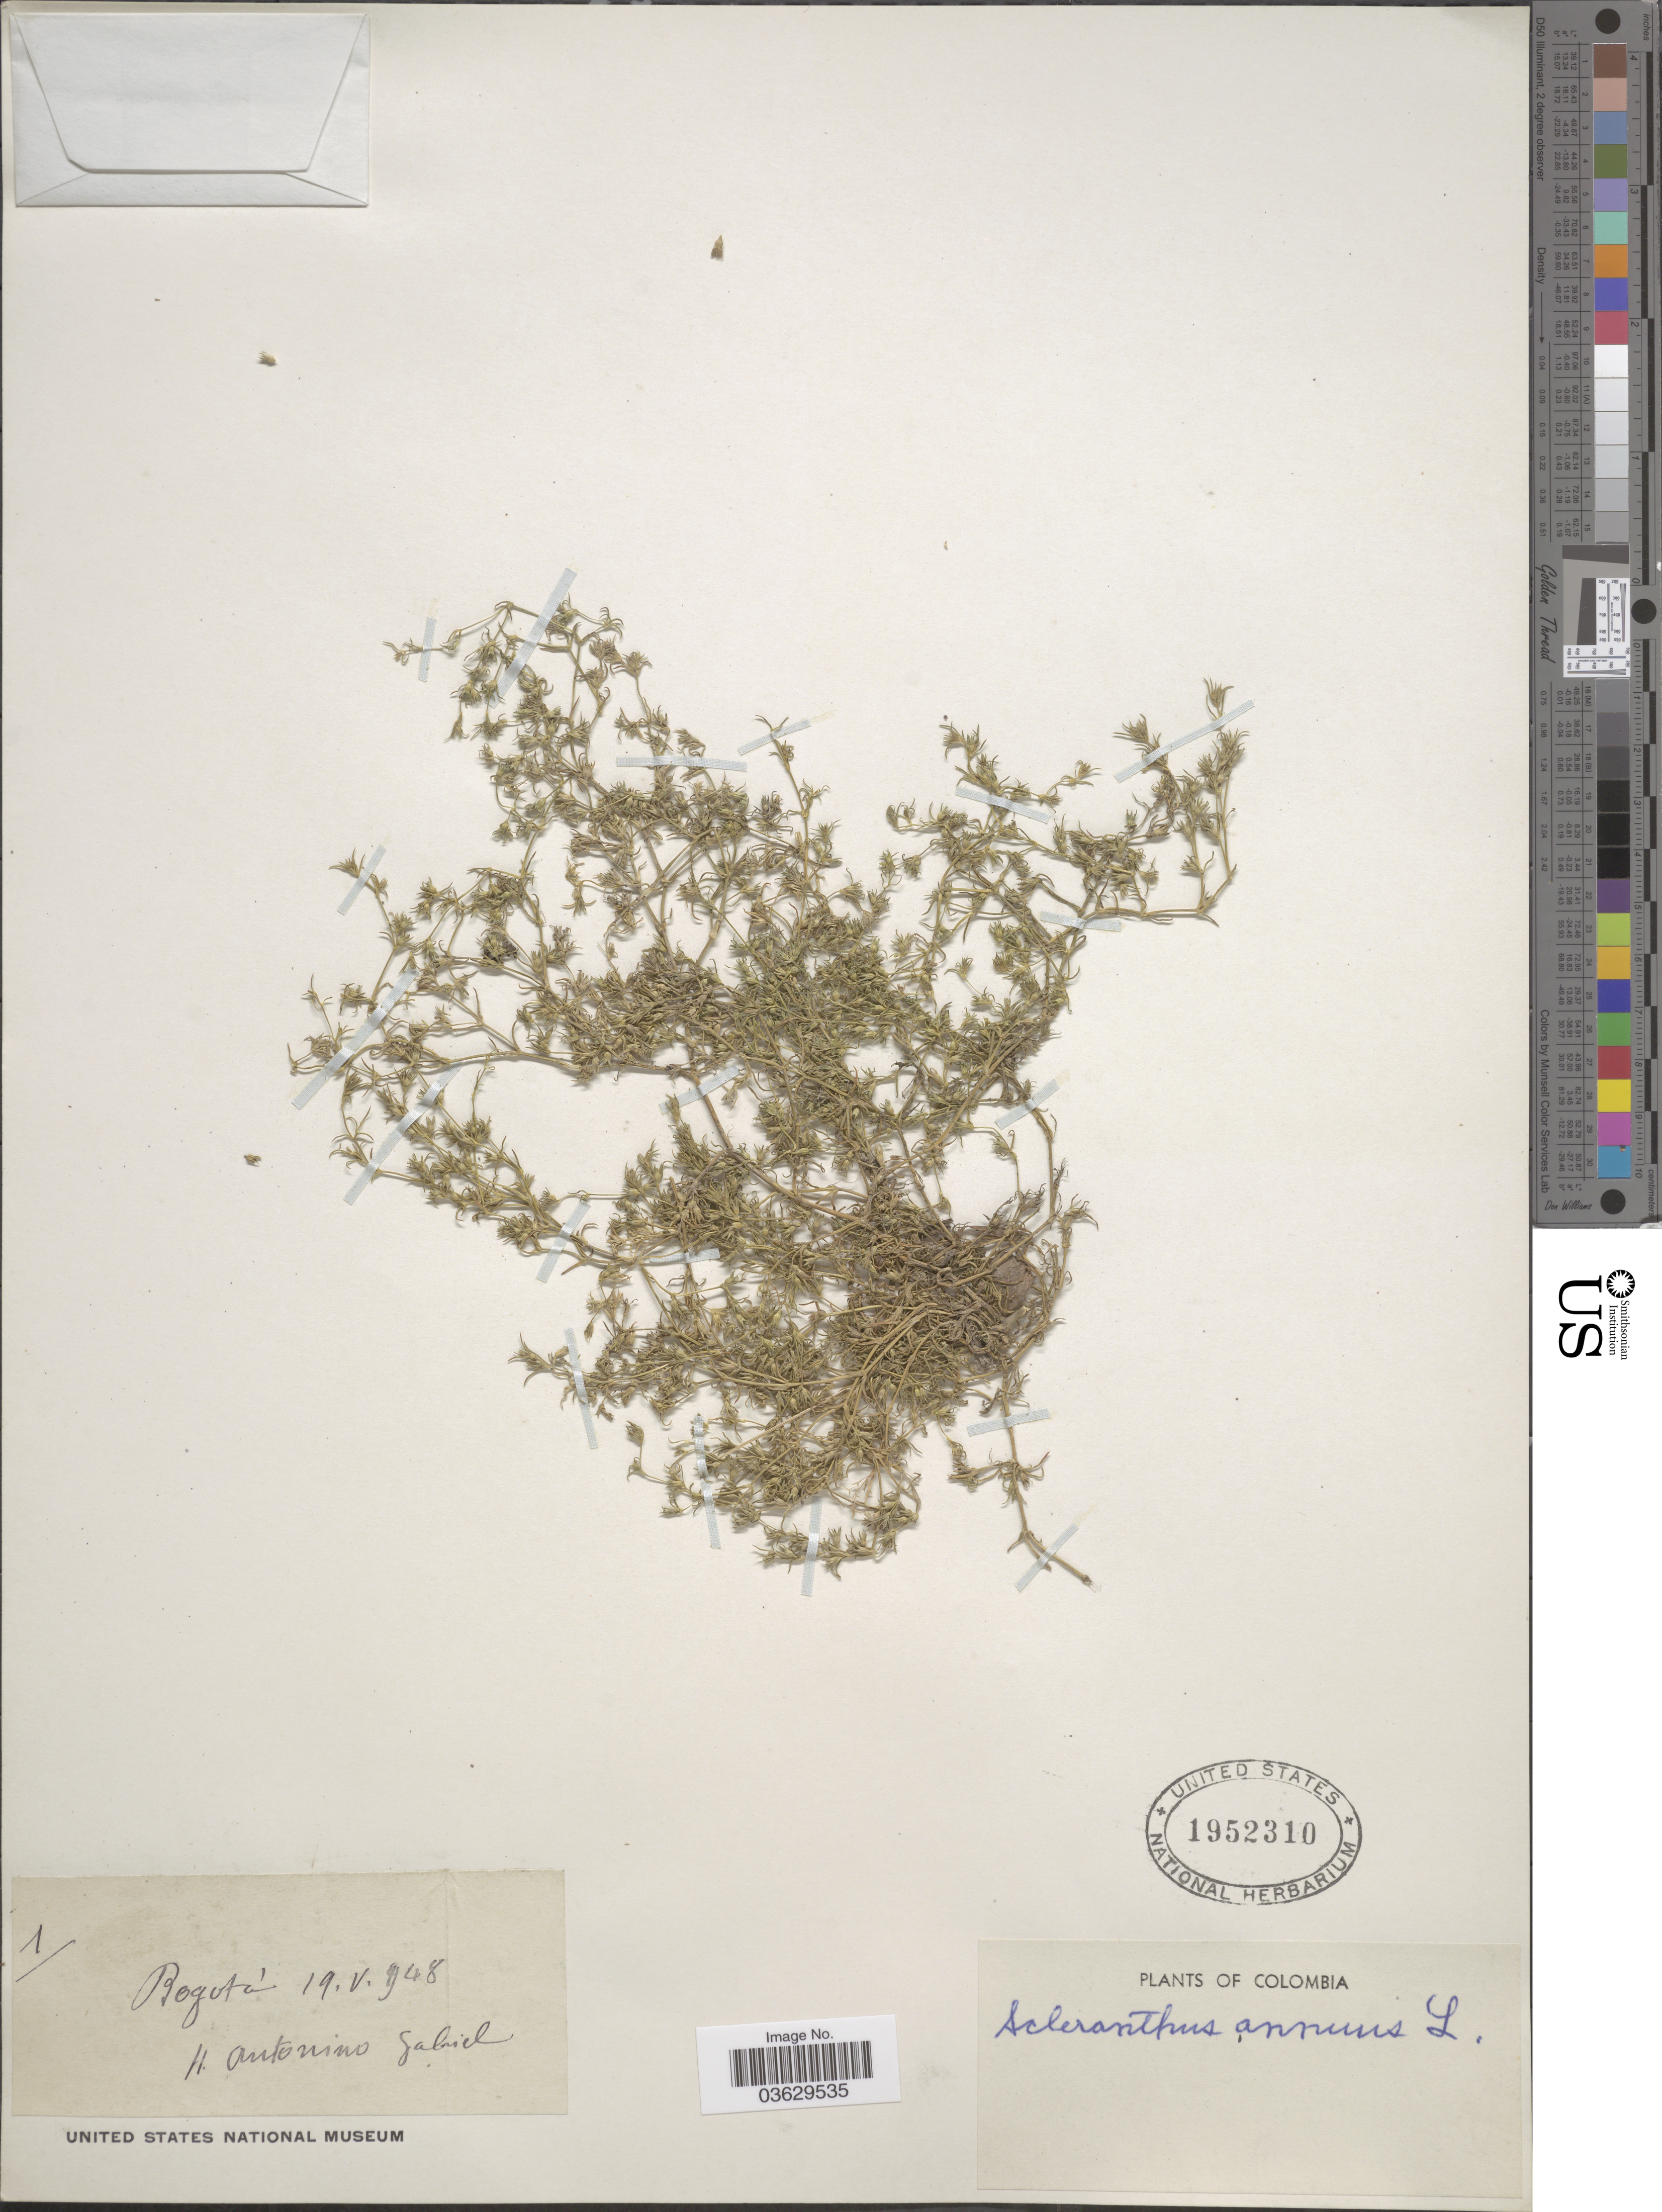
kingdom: Plantae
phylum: Tracheophyta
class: Magnoliopsida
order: Caryophyllales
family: Caryophyllaceae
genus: Scleranthus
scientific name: Scleranthus sp.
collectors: A. Gabriel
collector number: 1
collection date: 1948-05-19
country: Colombia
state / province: Bogota D.C.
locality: Bogota.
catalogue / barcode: US 1952310